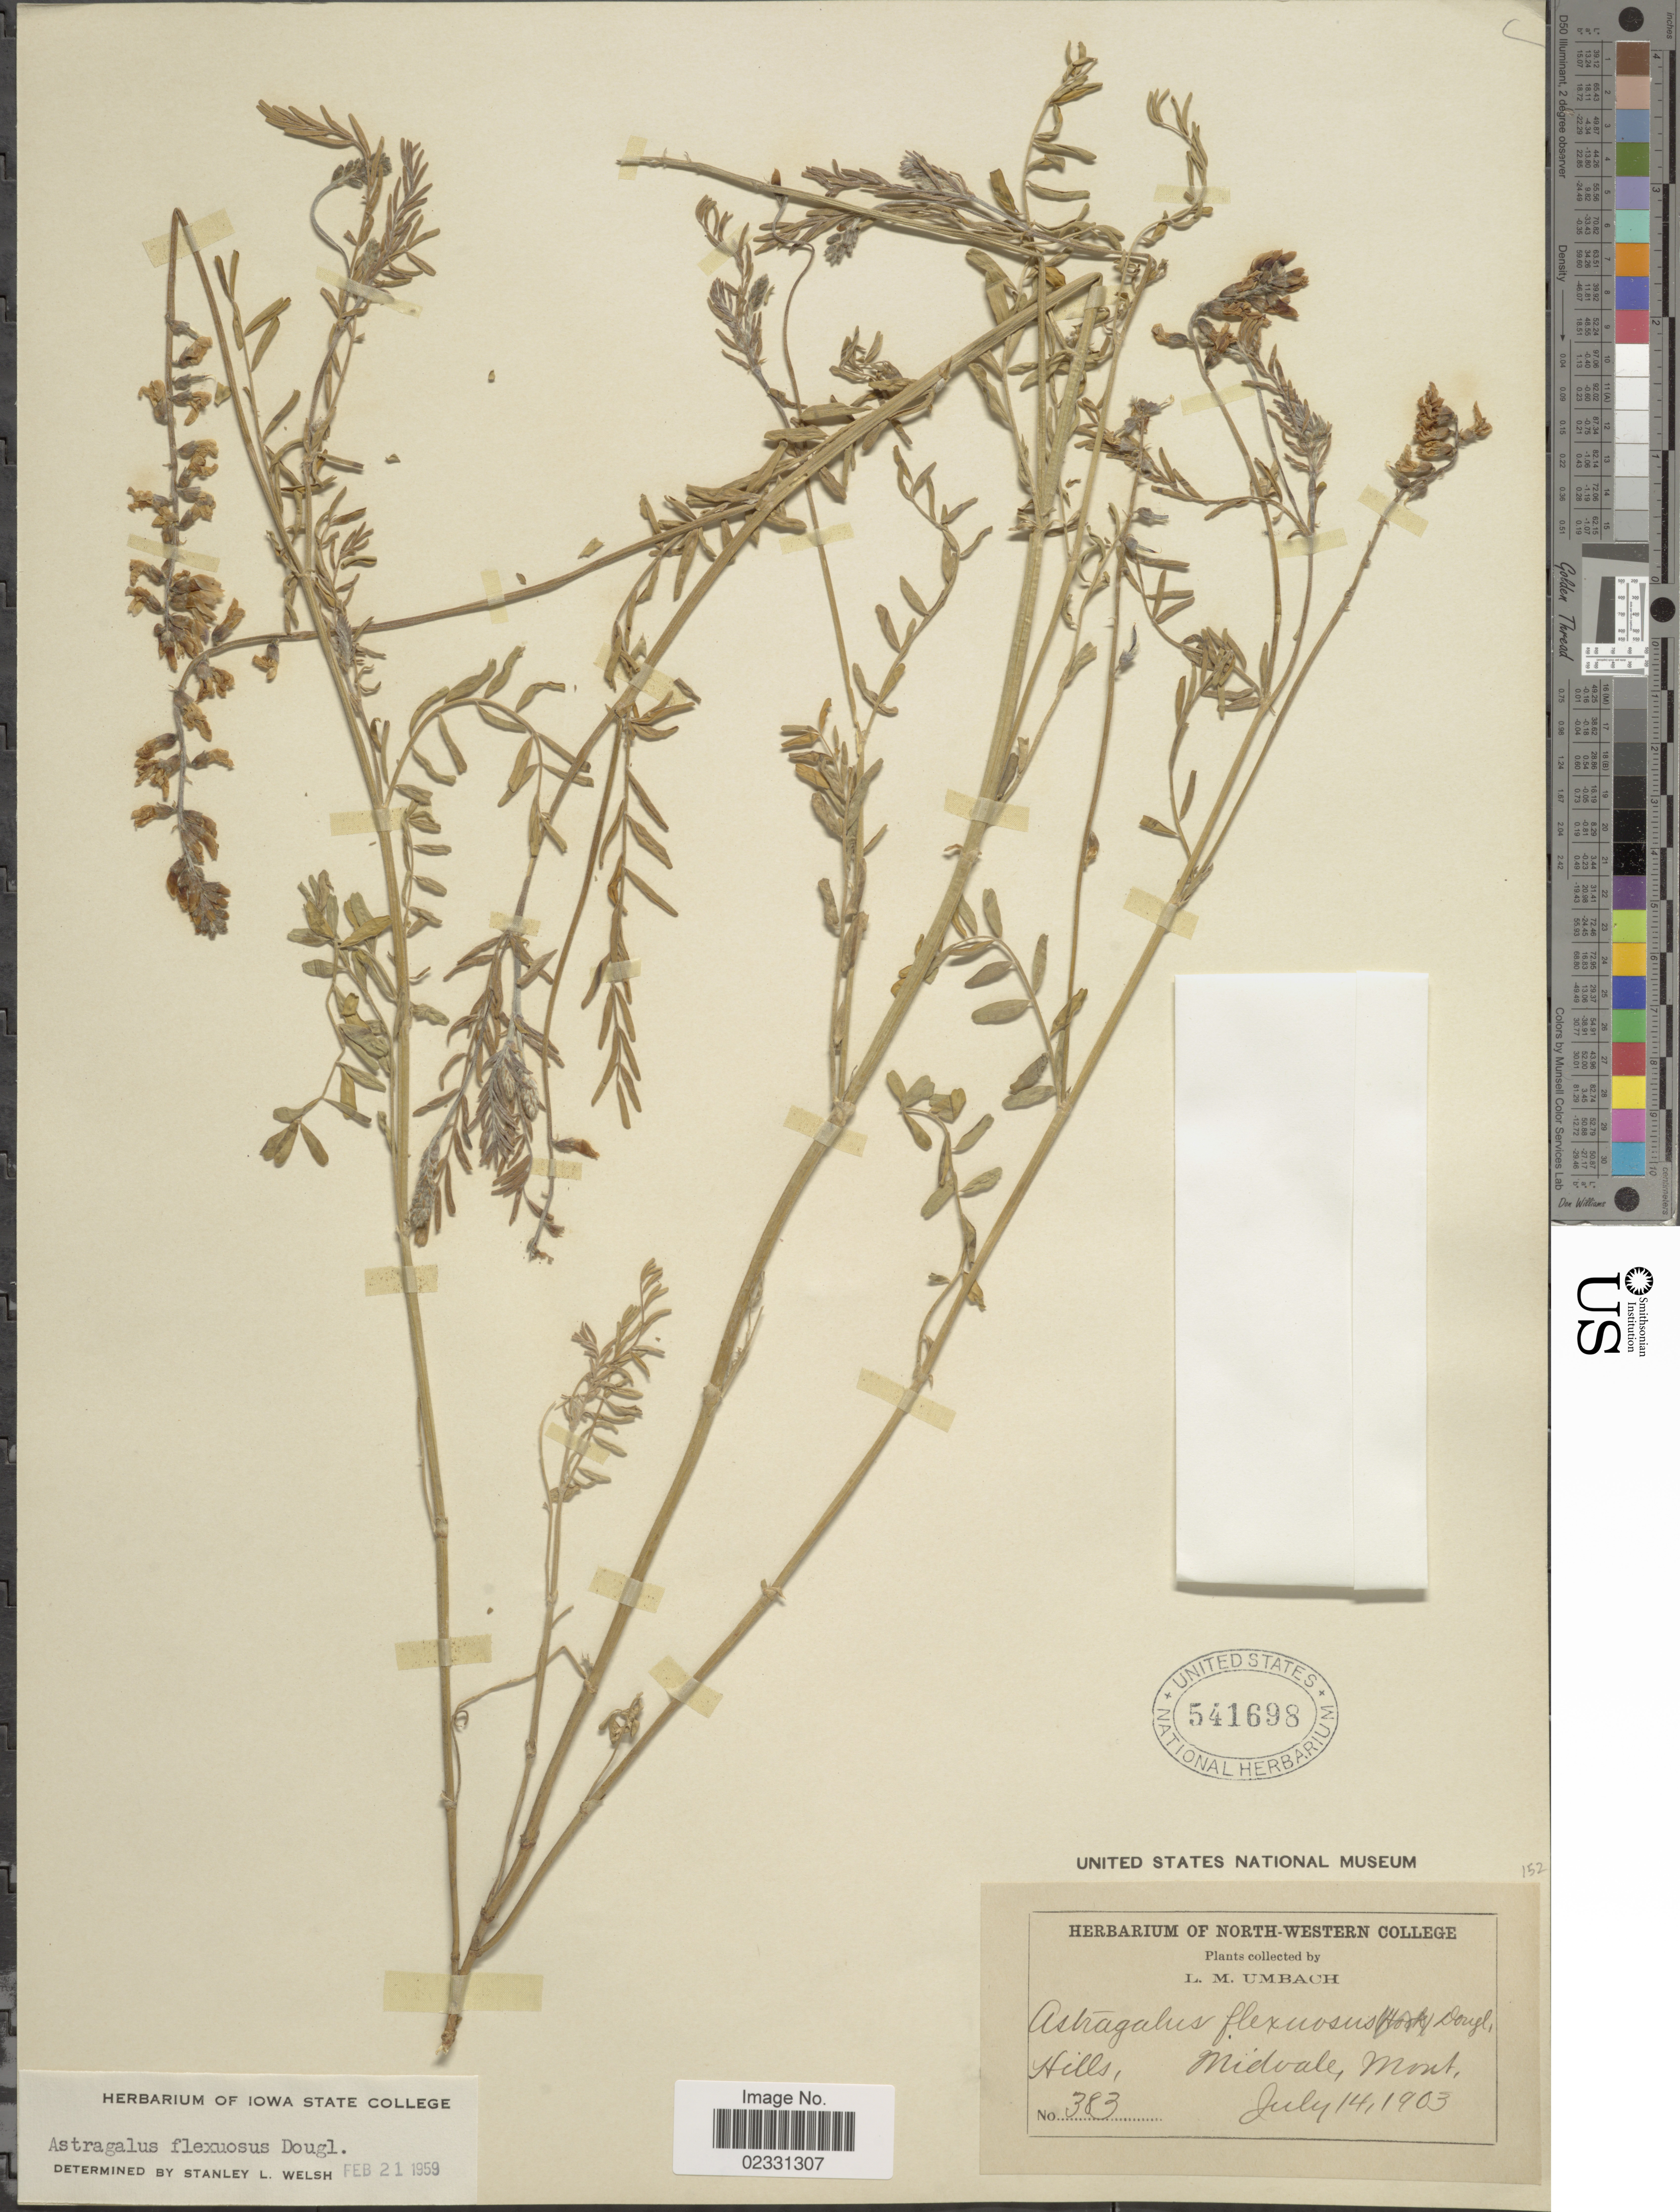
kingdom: Plantae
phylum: Tracheophyta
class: Magnoliopsida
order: Fabales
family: Fabaceae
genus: Astragalus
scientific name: Astragalus flexuosus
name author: (Hook.) Douglas ex G. Don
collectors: L. M. Umbach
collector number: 383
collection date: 1903-07-14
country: United States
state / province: Montana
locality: Midvale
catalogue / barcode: US 541698